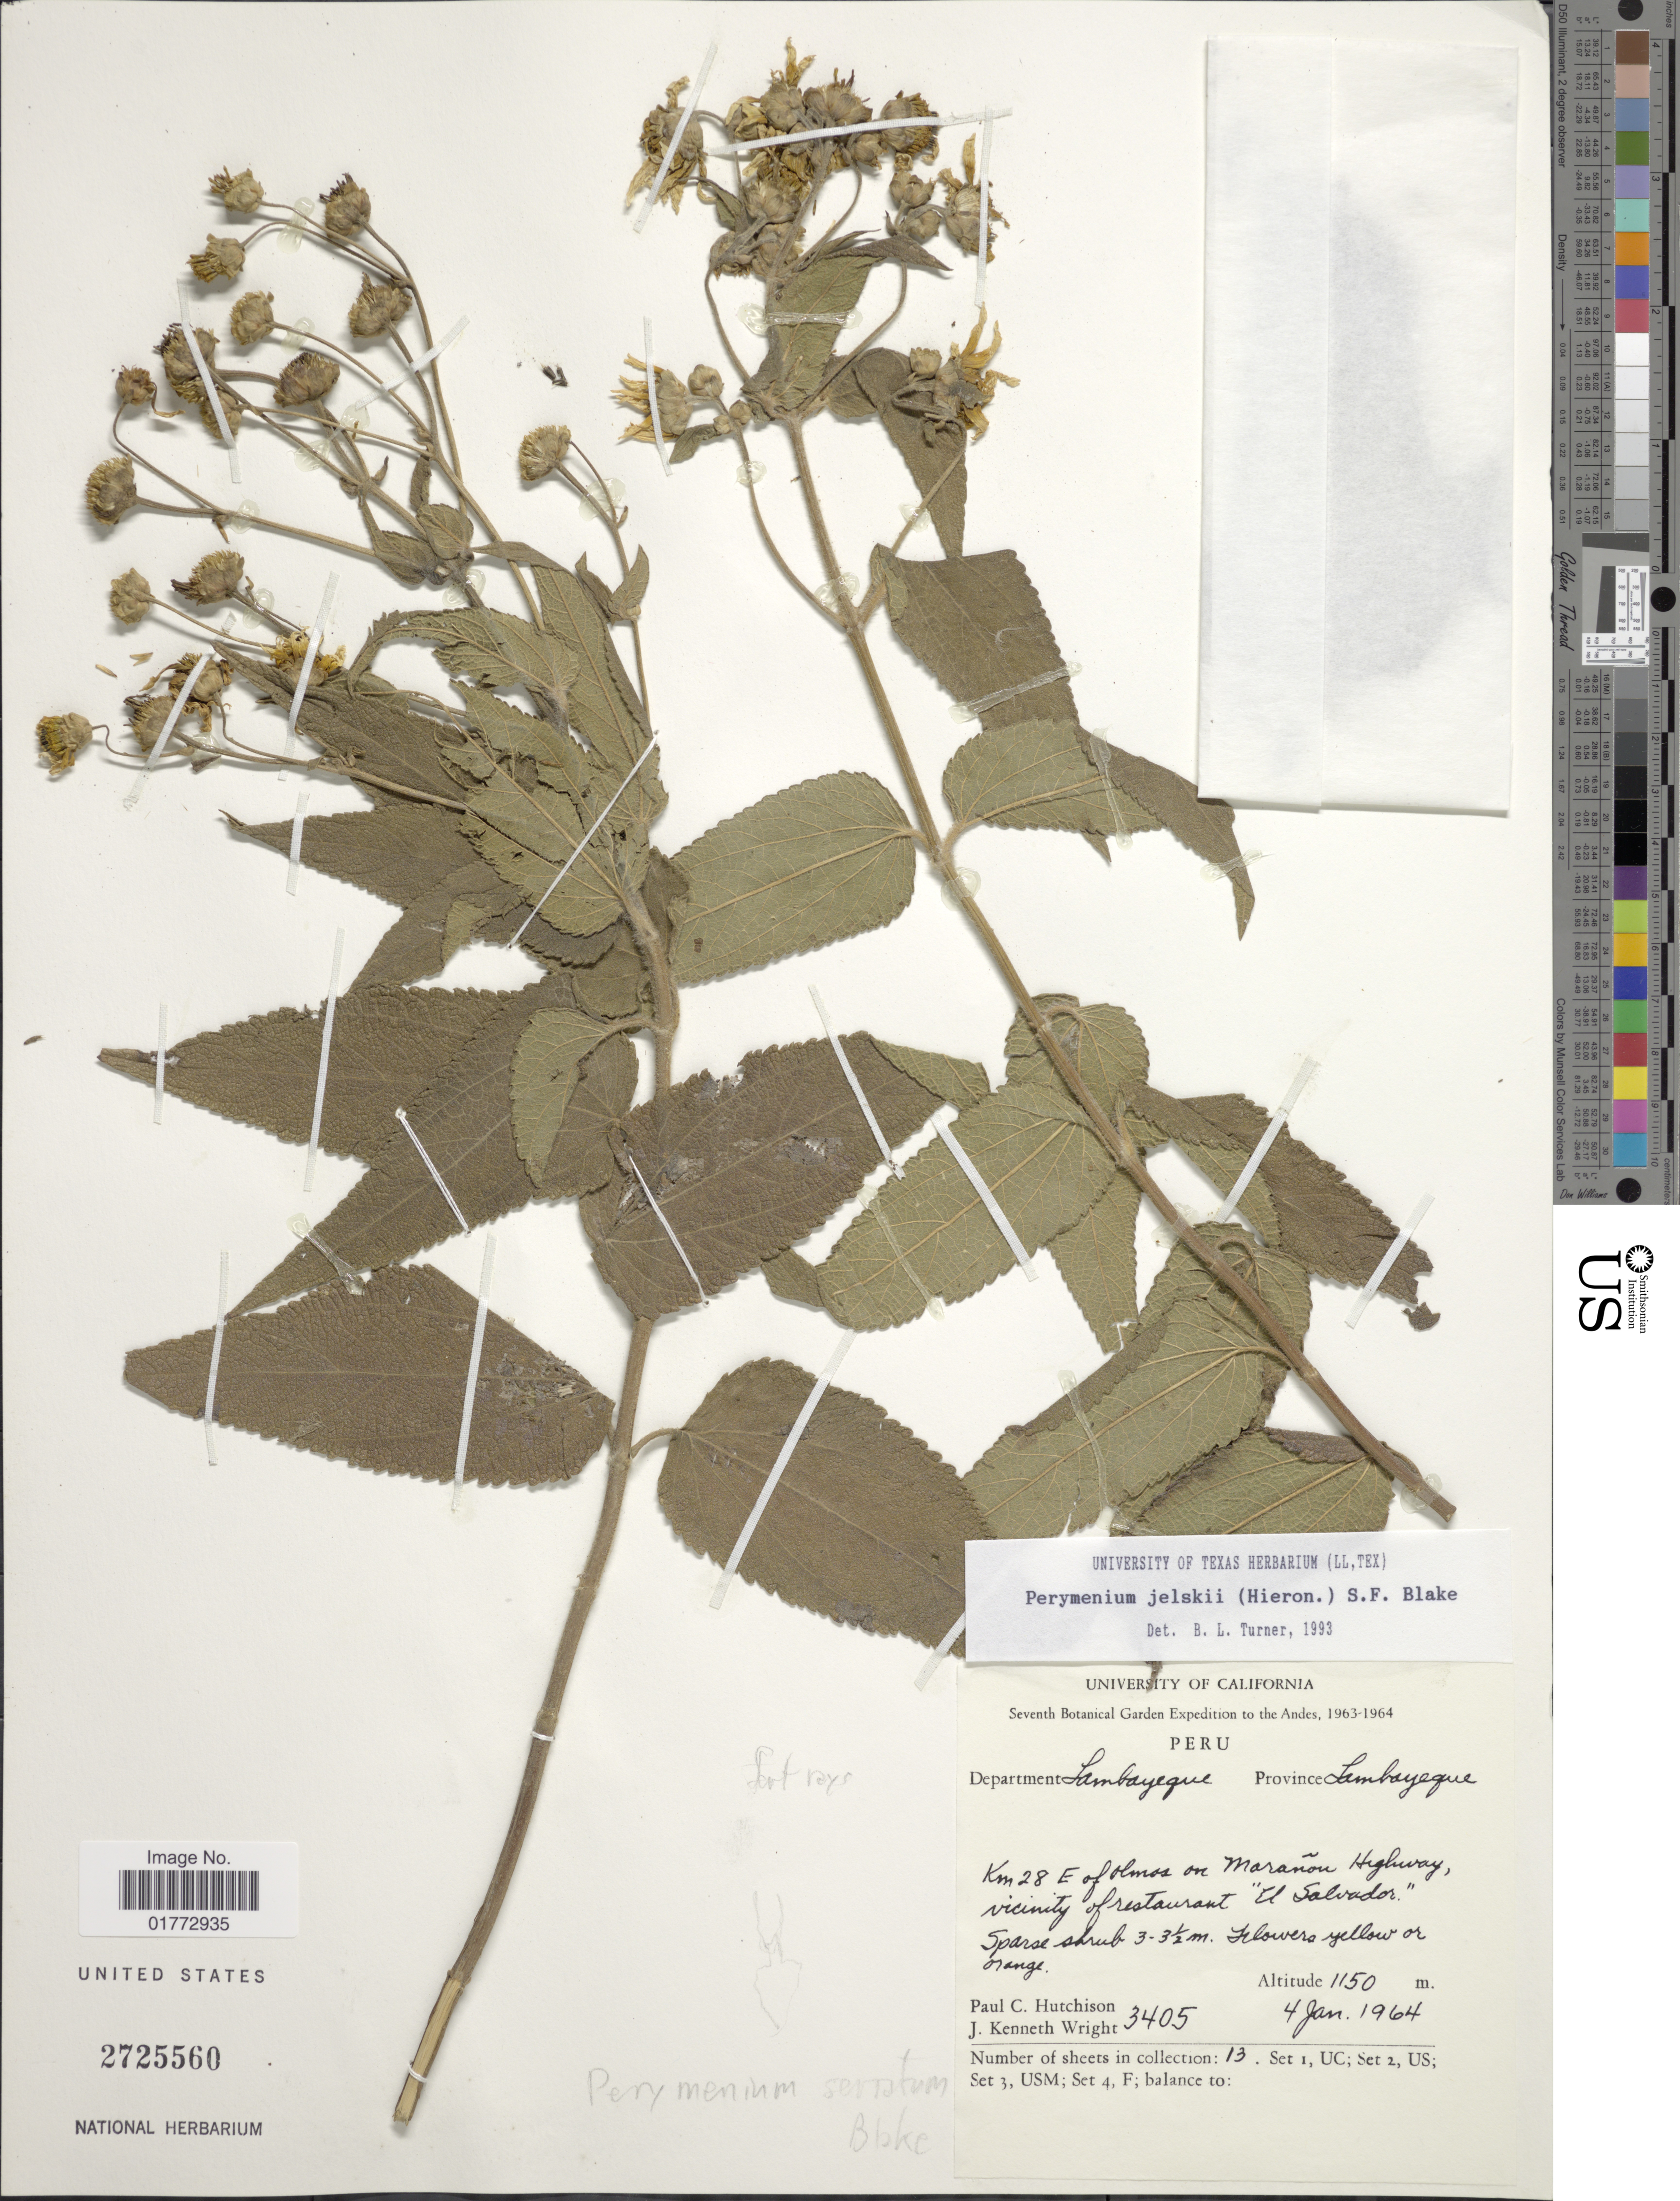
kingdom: Plantae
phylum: Tracheophyta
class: Magnoliopsida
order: Asterales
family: Asteraceae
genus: Perymenium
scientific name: Perymenium serratum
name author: S.F. Blake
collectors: P. C. Hutchison & J. K. Wright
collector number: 3405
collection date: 1964-01-04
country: Peru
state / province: Lambayeque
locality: km 28 E of olmos on Marañon Highway, vicinity of restaurant "El Salvador"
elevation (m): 1150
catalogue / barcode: US 2725560